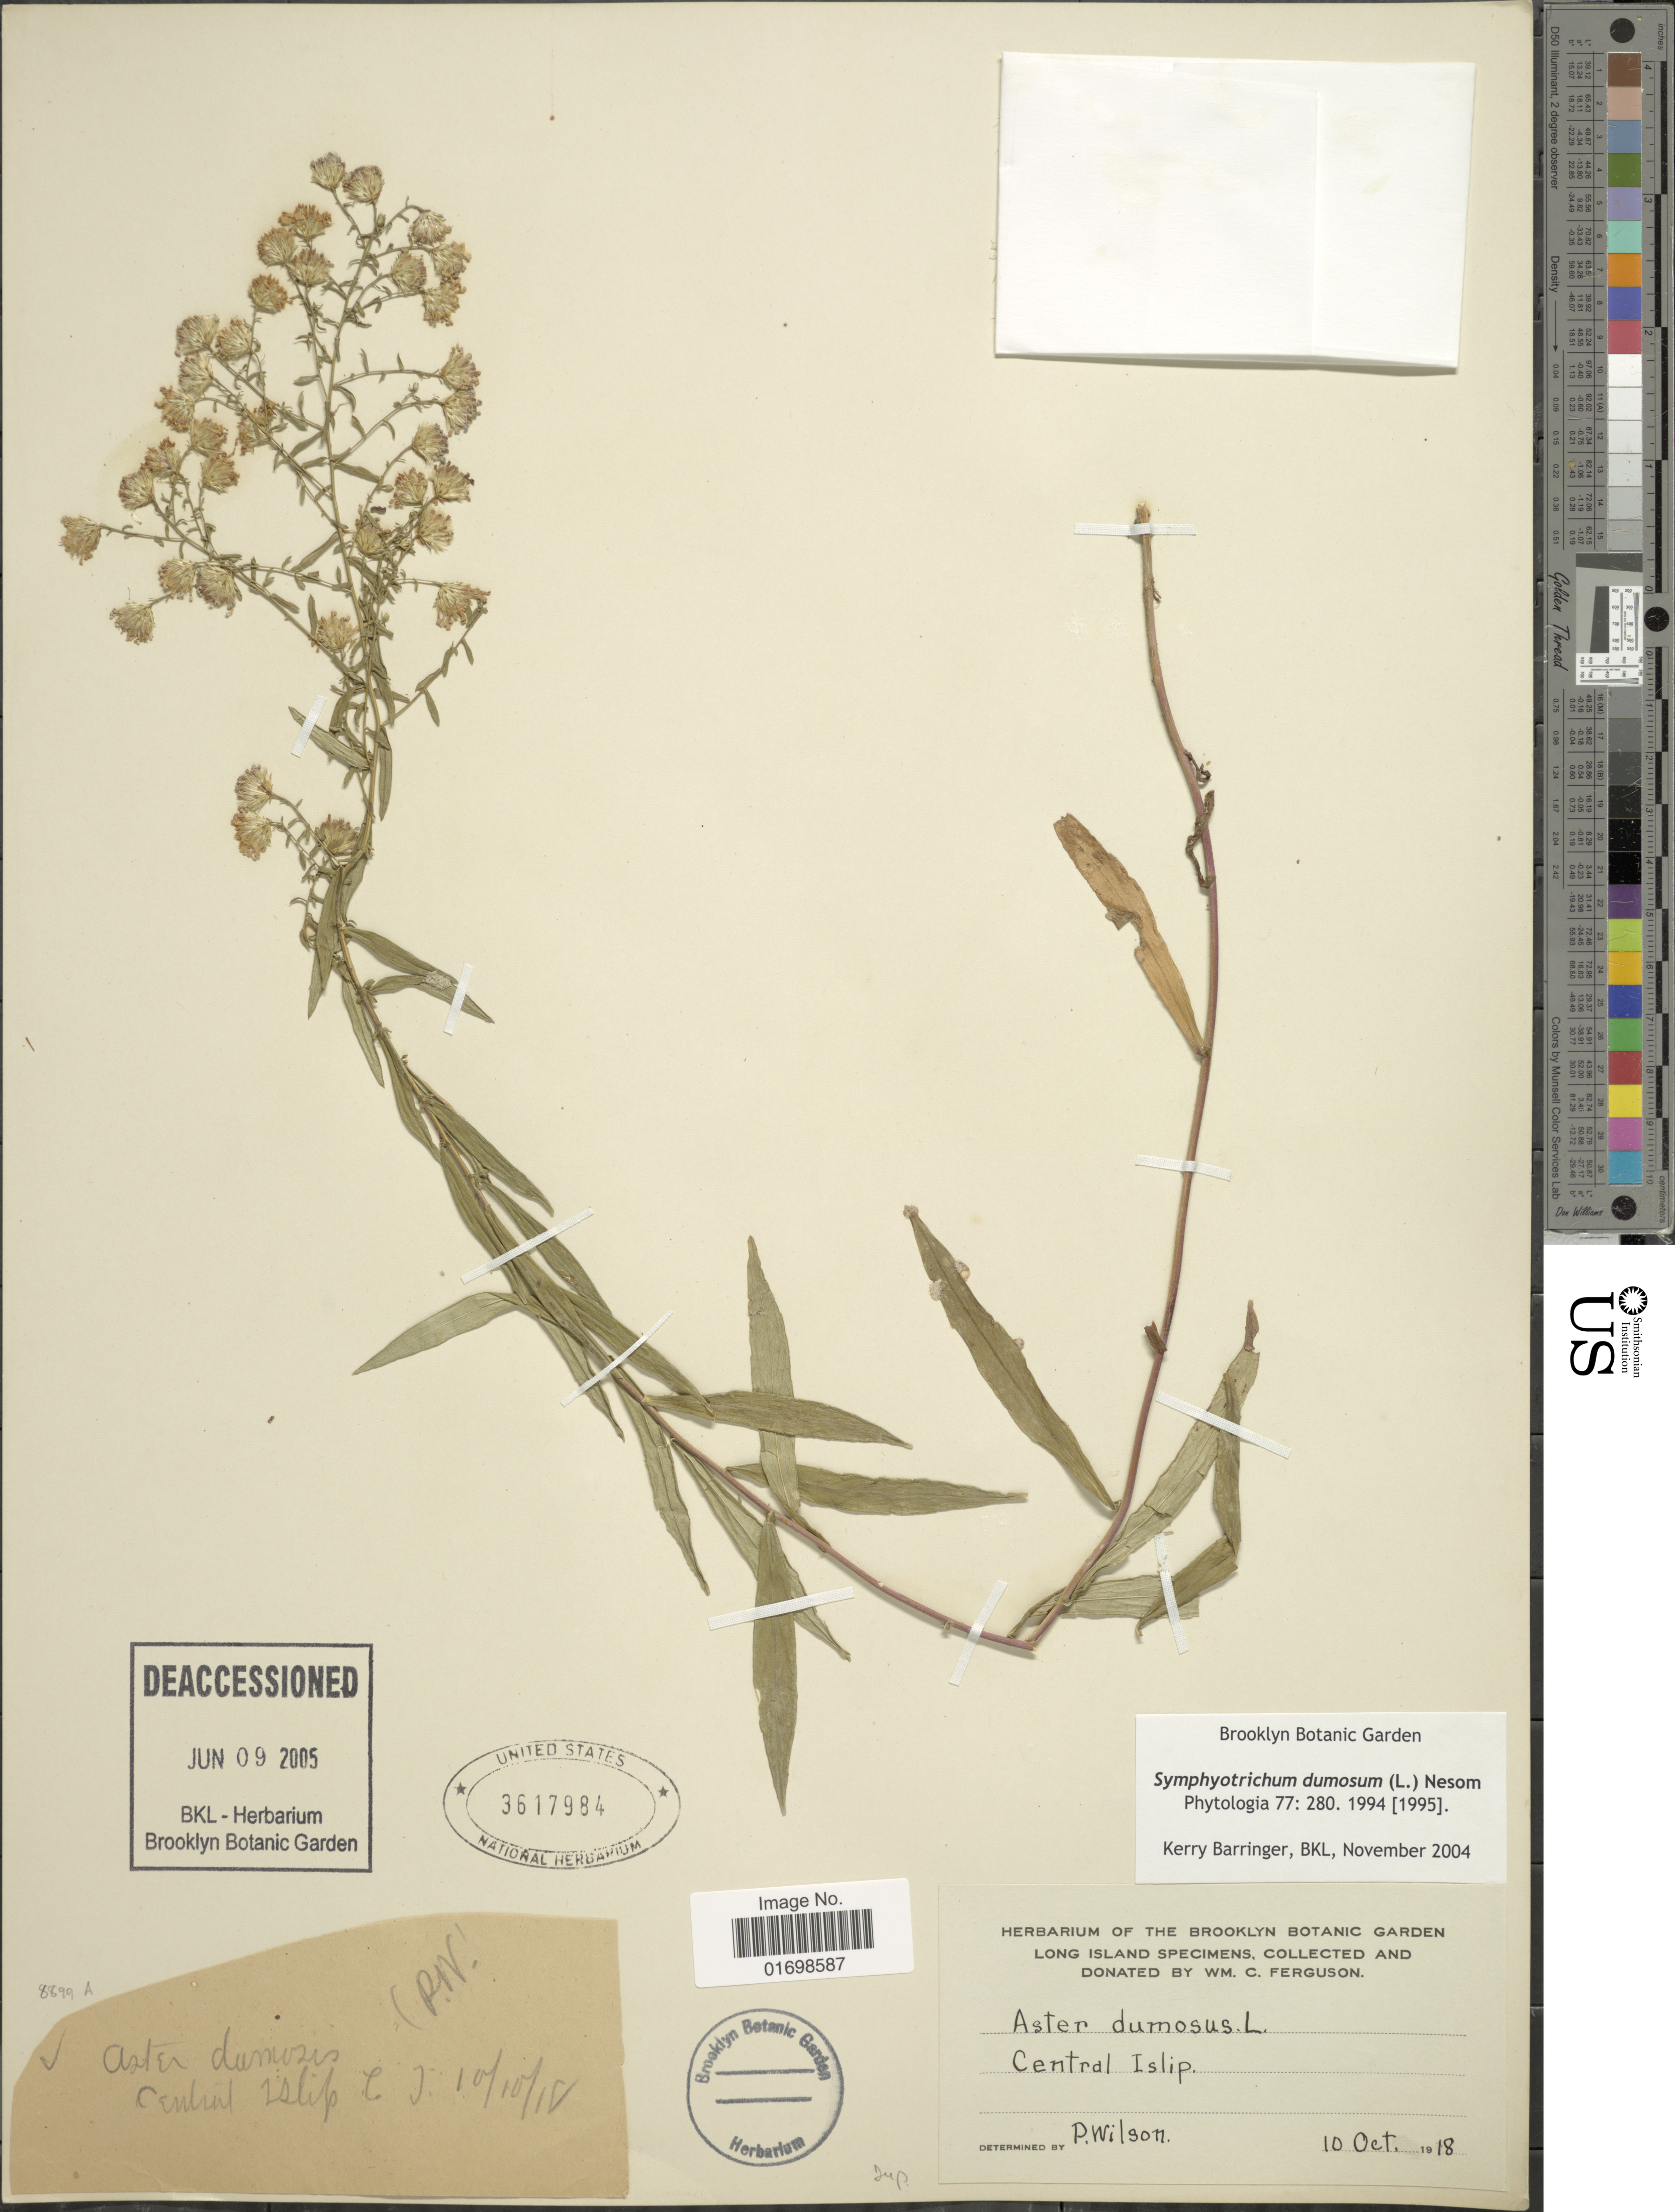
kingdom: Plantae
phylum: Tracheophyta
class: Magnoliopsida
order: Asterales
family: Asteraceae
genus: Symphyotrichum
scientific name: Symphyotrichum dumosum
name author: (L.) G.L. Nesom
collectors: W. Ferguson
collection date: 1918-10-10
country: United States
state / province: New York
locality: Central Islip. Long Island,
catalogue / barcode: US 3617984